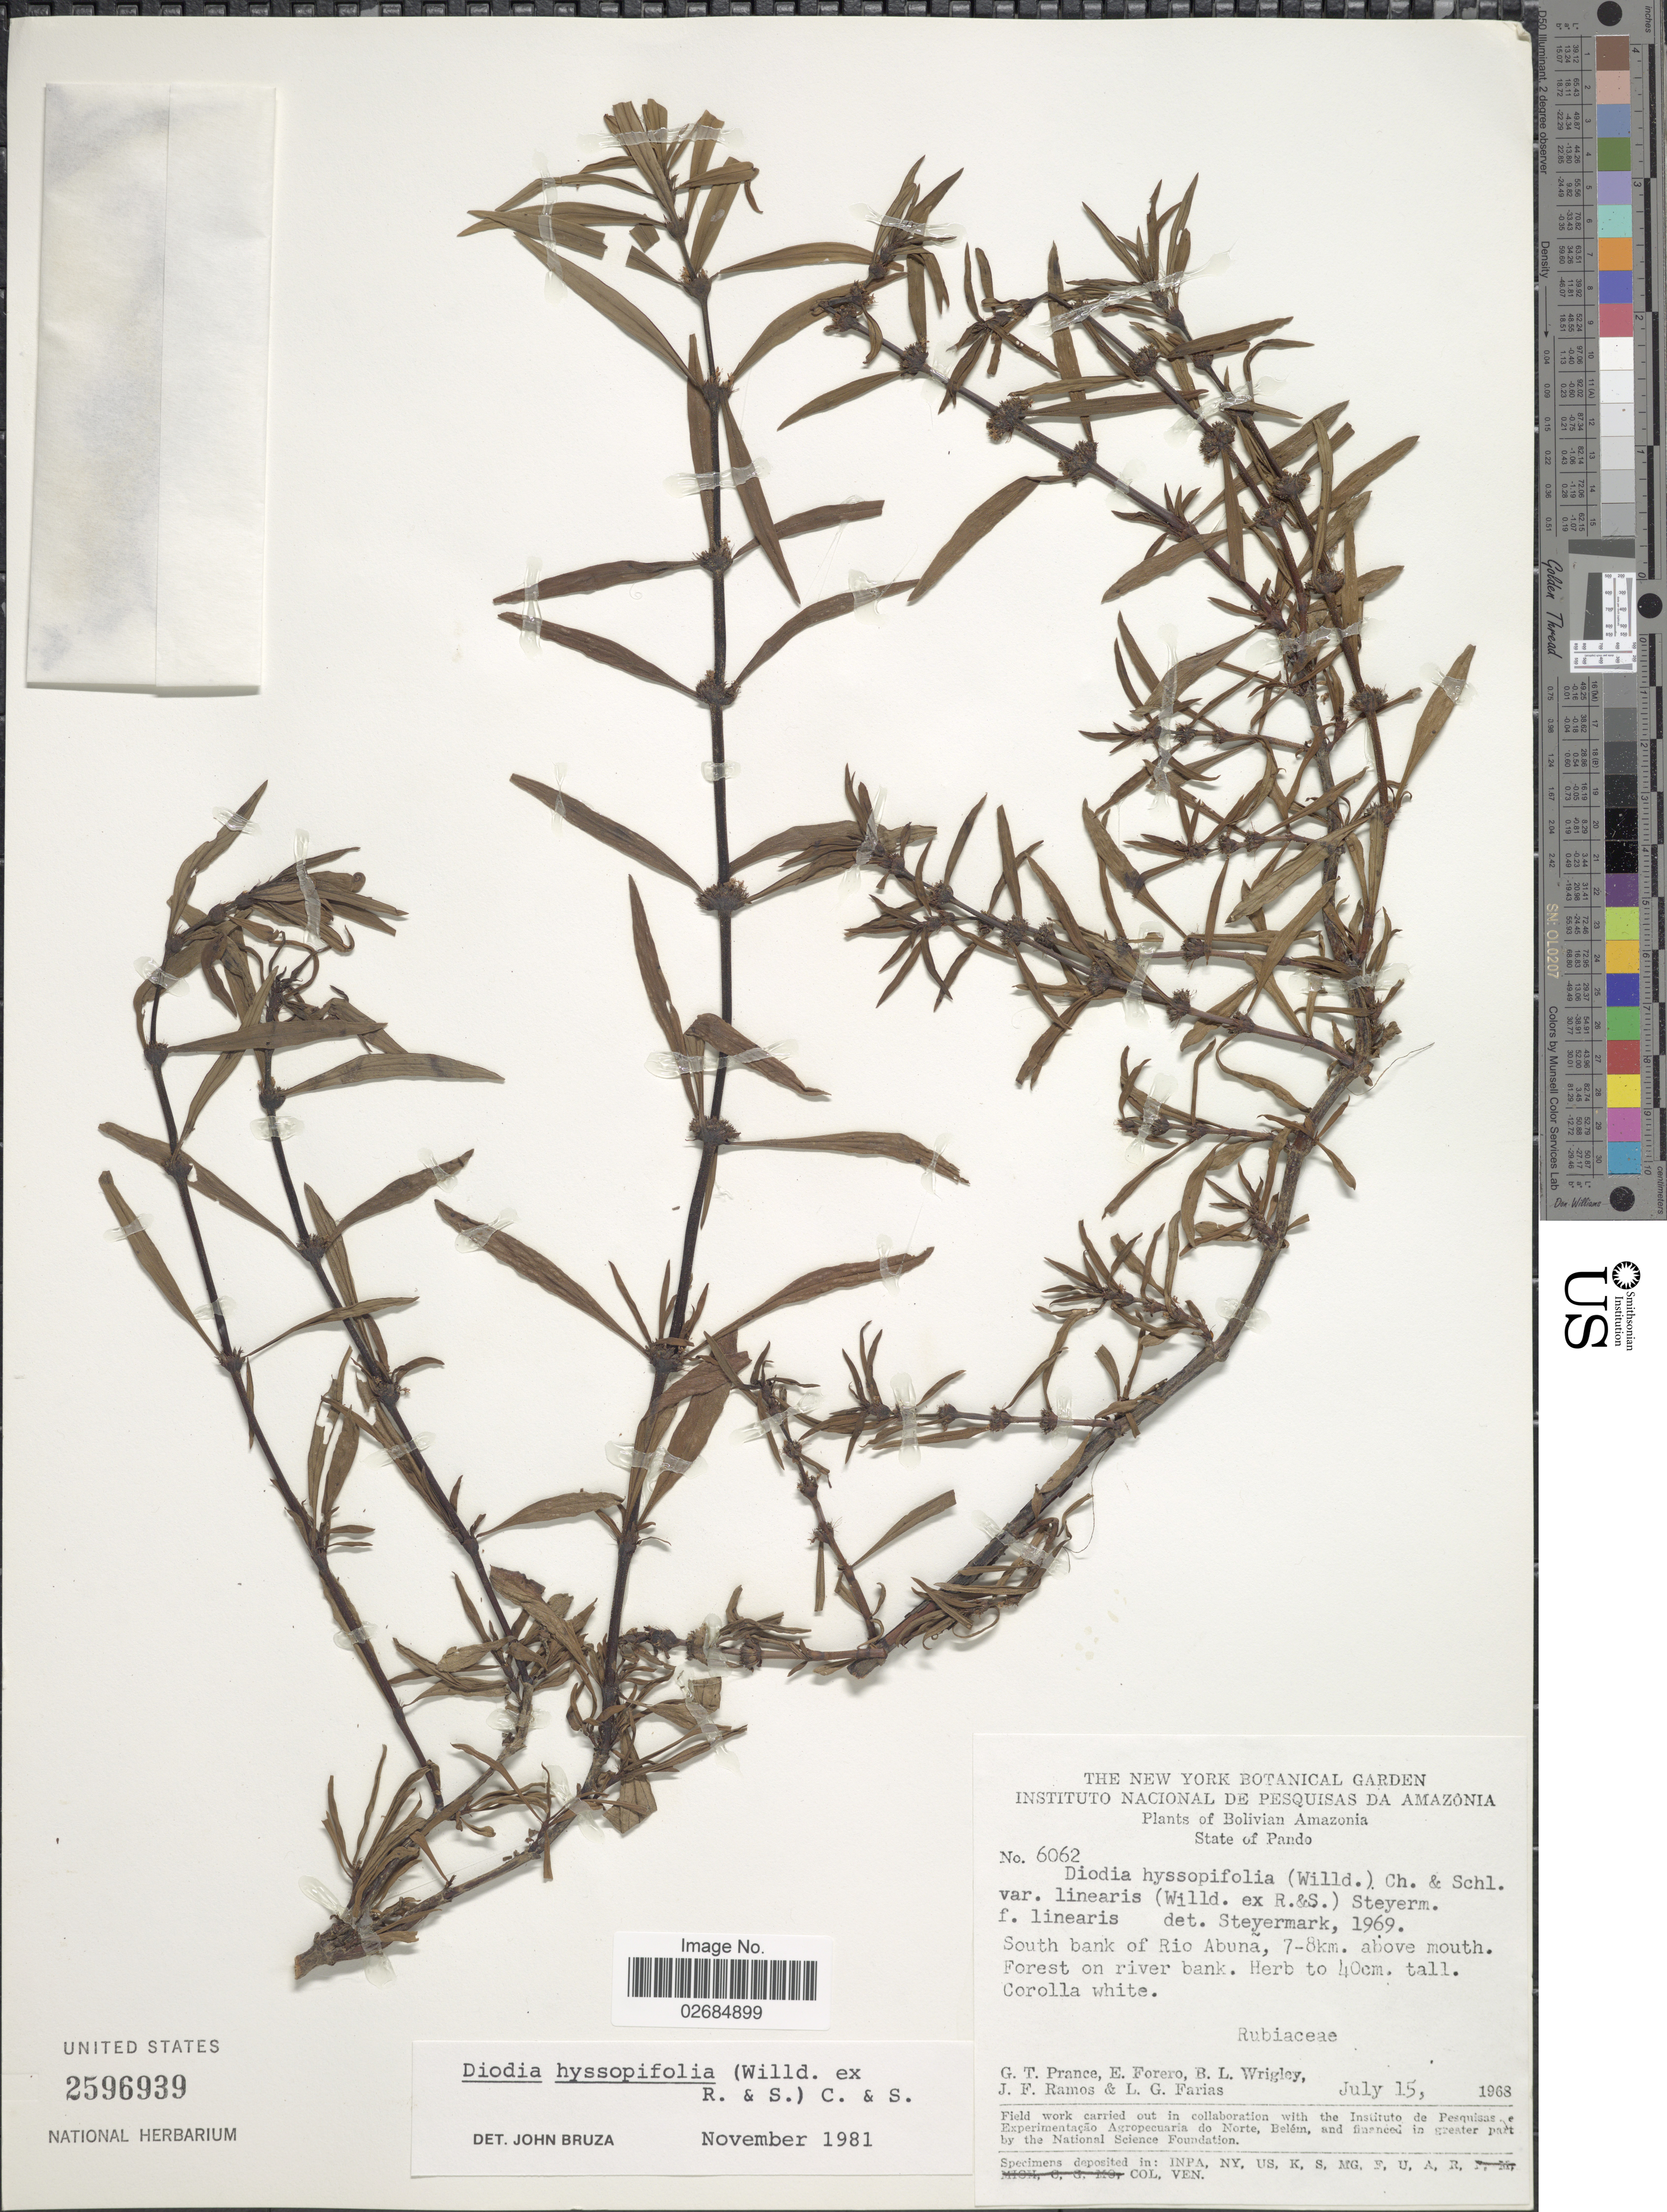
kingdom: Plantae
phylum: Tracheophyta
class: Magnoliopsida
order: Gentianales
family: Rubiaceae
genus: Diodia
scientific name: Diodia hyssopifolia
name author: (Willd. ex Roem. & Schult.) Cham. & Schltdl.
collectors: G. T. Prance, E. Forero, B. L. Wrigley, J. F. Ramos & L. G. Farias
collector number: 6062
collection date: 1968-07-15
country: Bolivia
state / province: Pando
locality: Bolivian Amazonia. South bank of Rio Abuna, 7-8km. above mouth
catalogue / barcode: US 2596939